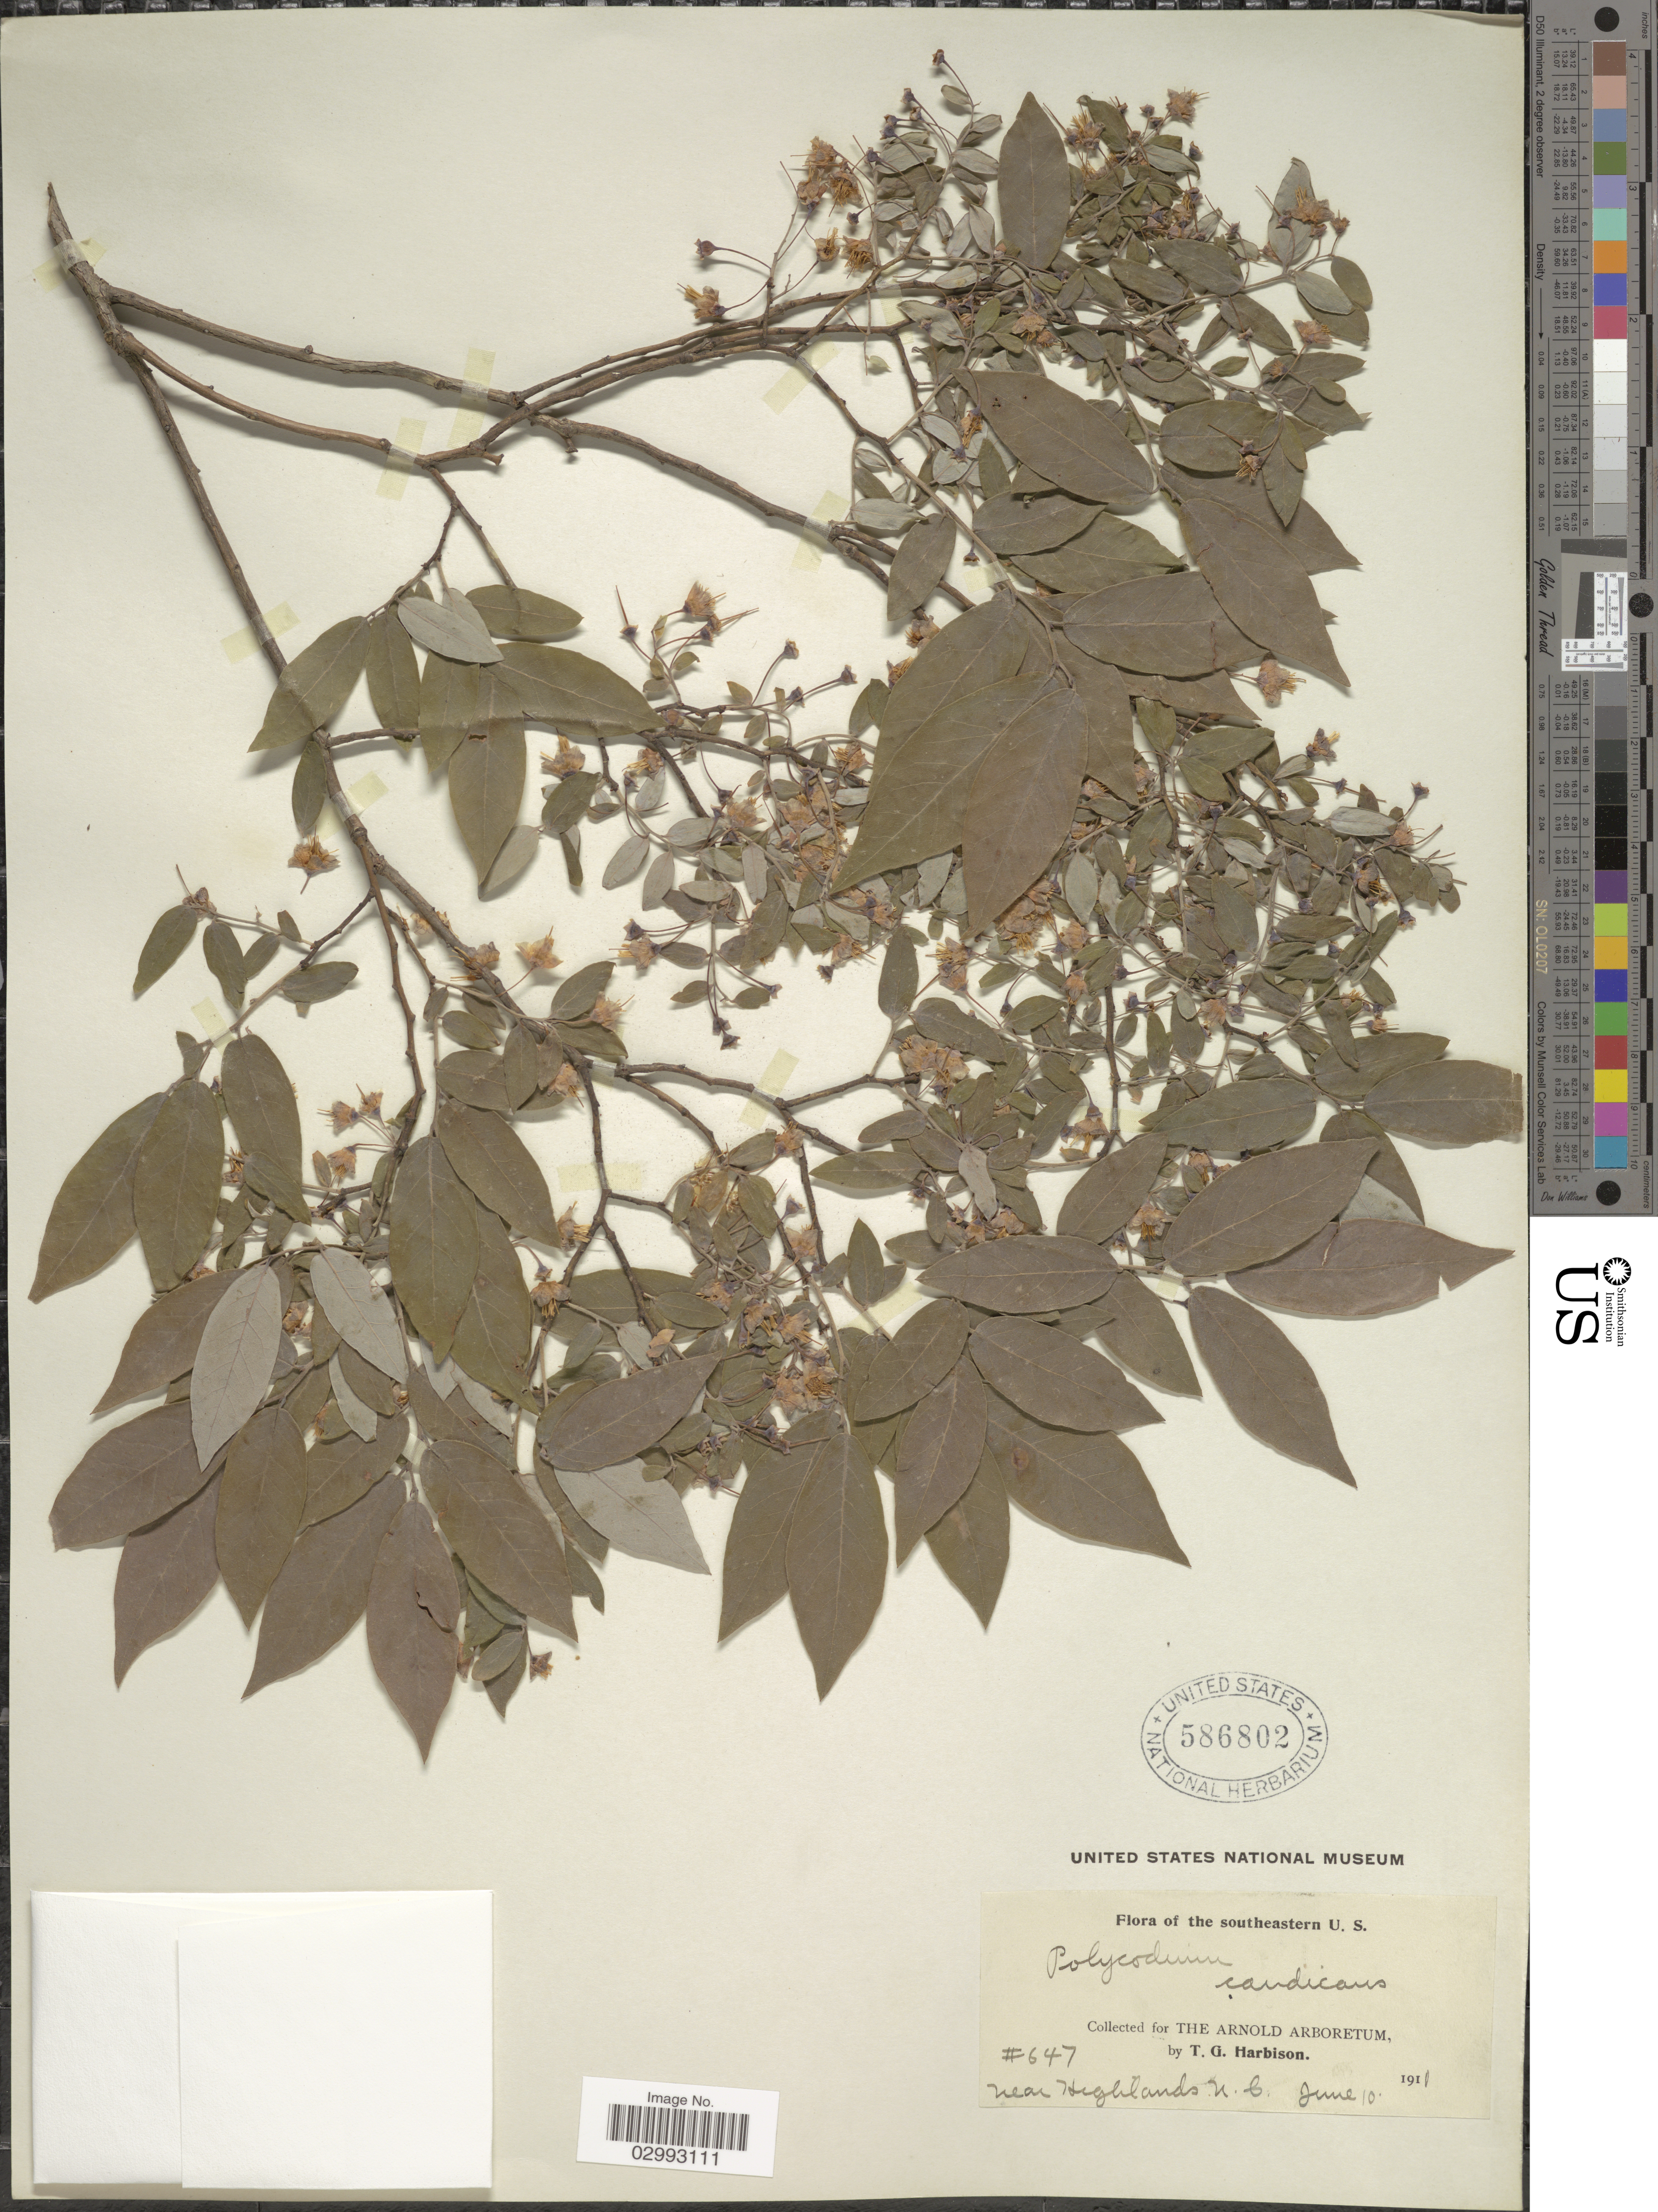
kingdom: Plantae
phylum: Tracheophyta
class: Magnoliopsida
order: Ericales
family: Ericaceae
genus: Polycodium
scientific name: Polycodium candicans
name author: (C. Mohr) Small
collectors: T. Harbison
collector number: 647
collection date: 1910-06-10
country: United States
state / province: North Carolina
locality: Southeastern U. S. Near Highlands. N. C.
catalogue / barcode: US 586802